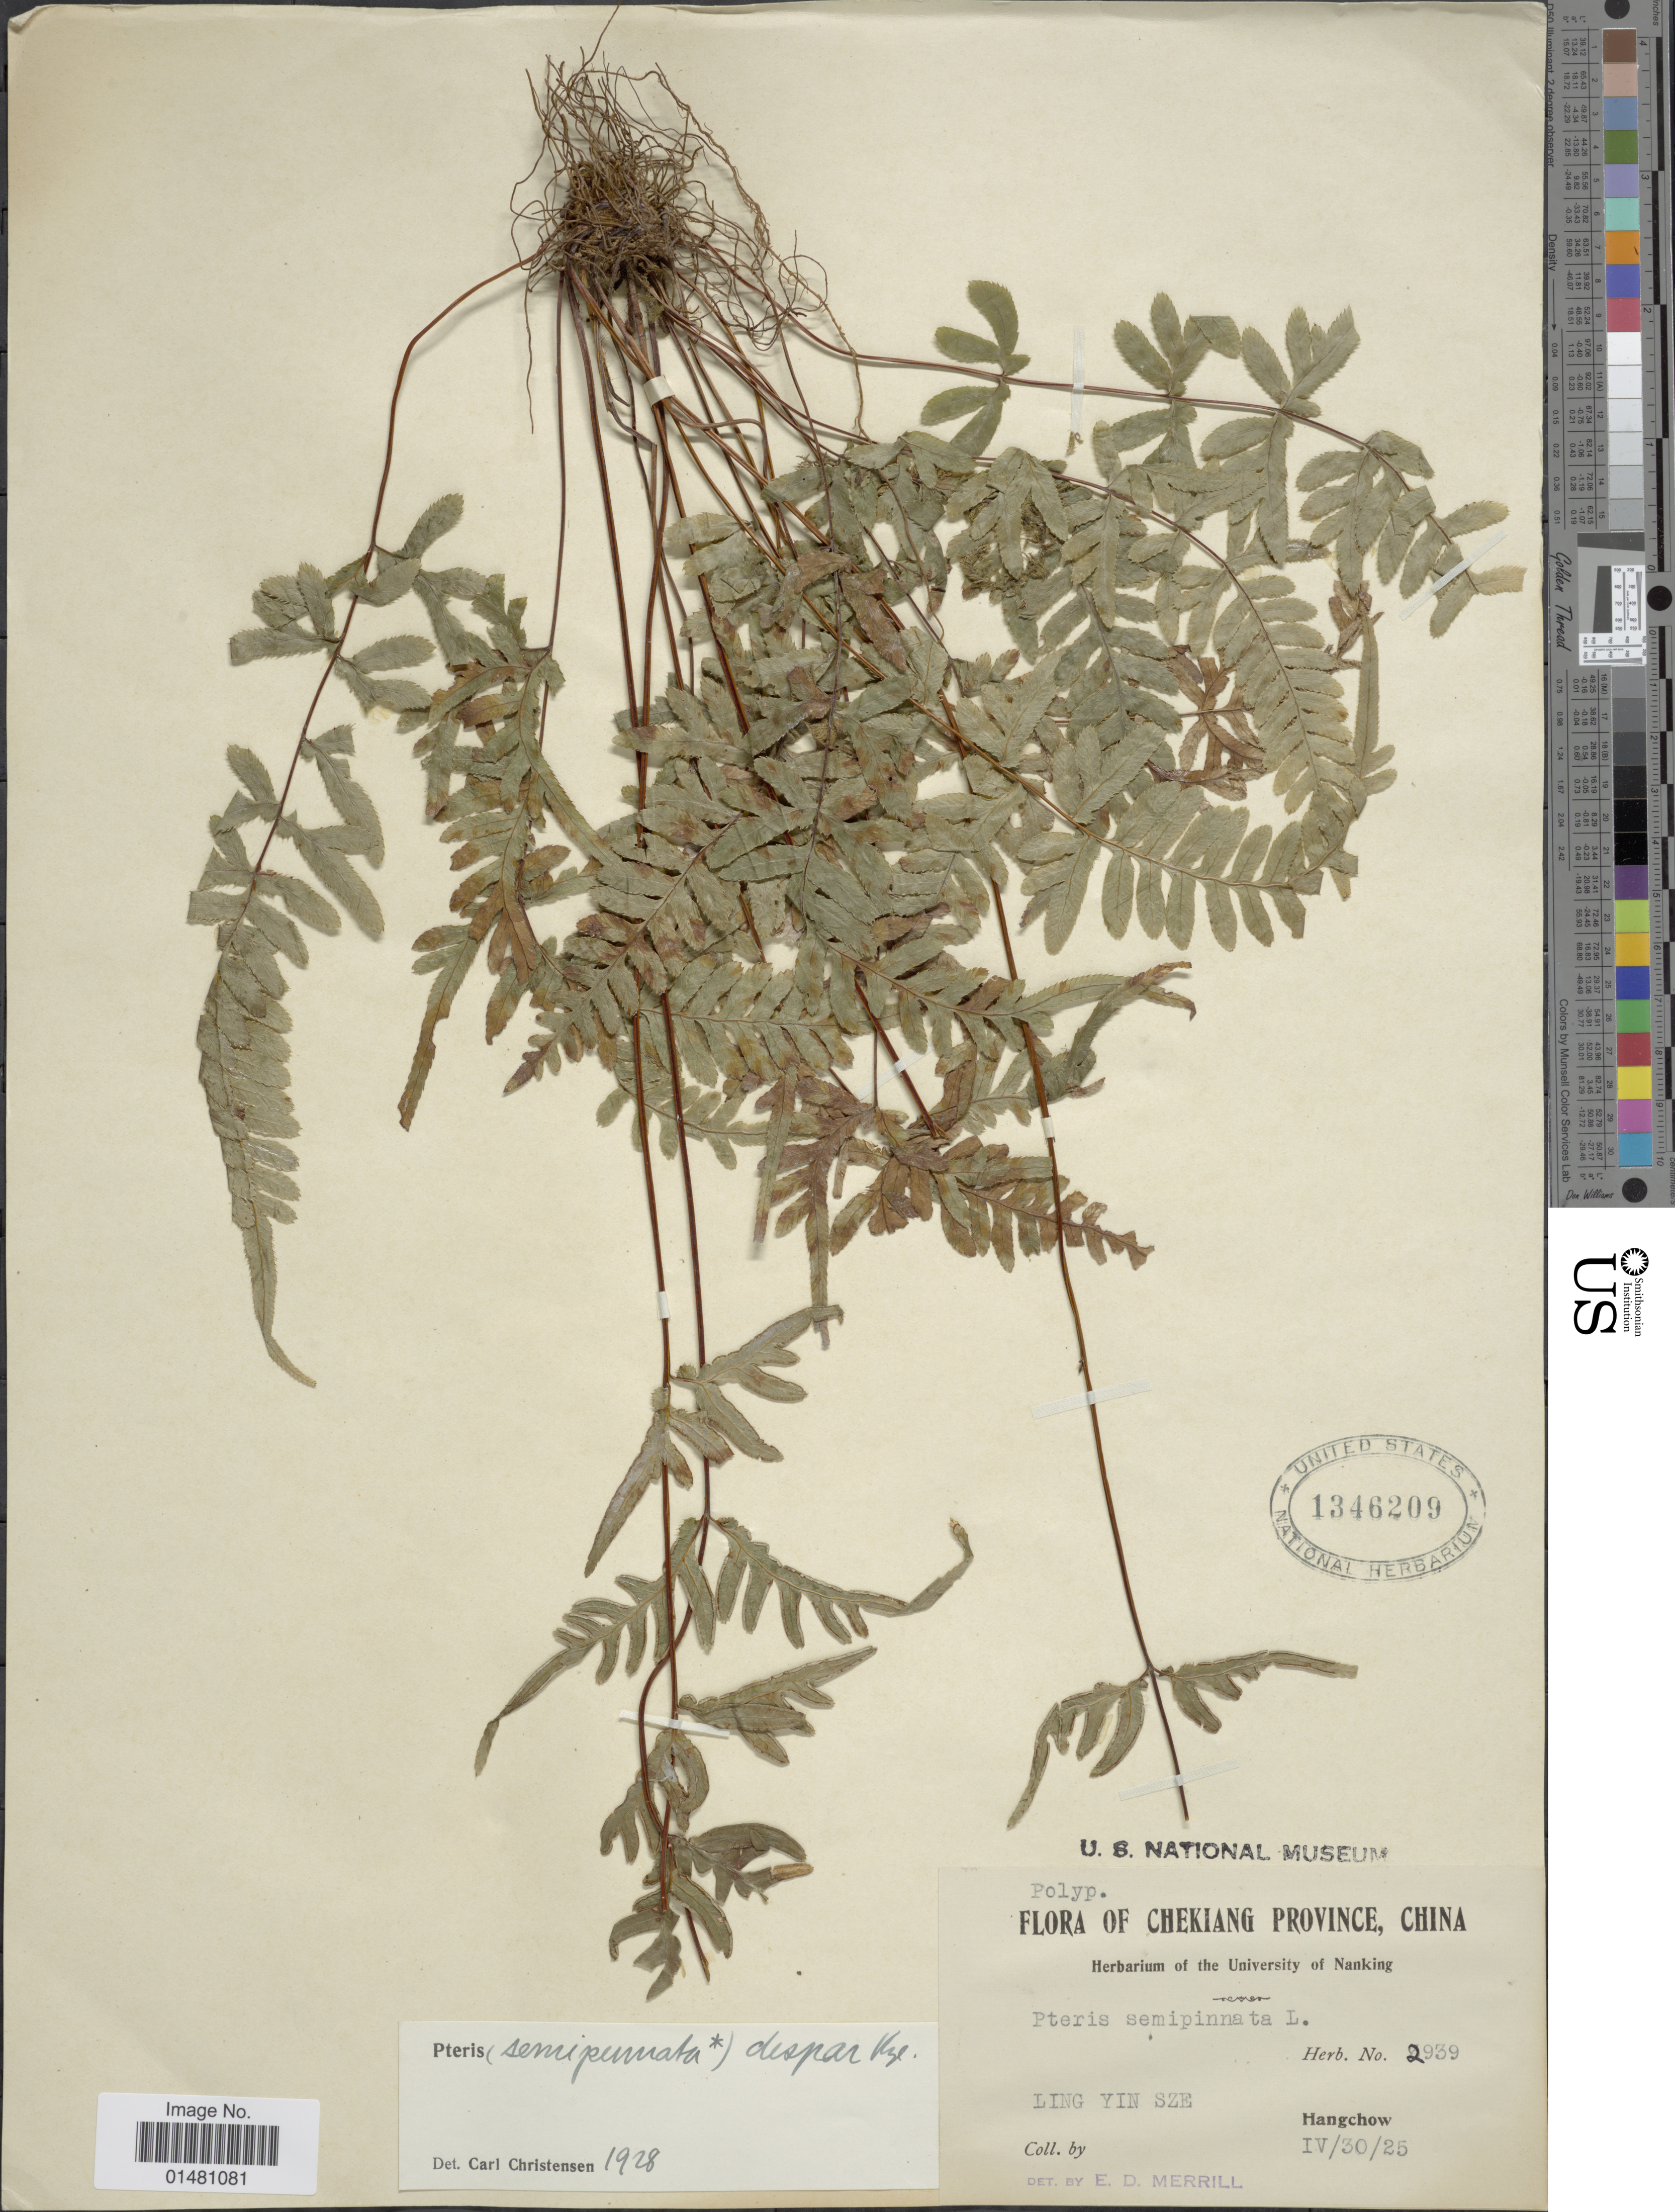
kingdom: Plantae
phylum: Tracheophyta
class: Polypodiopsida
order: Polypodiales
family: Pteridaceae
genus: Pteris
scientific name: Pteris semipinnata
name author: L.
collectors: L. Sze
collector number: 2939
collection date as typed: Transcribed d/m/y: 30/4/25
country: China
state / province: Zhejiang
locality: Chekian Province, Hangchow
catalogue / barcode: US 1346209